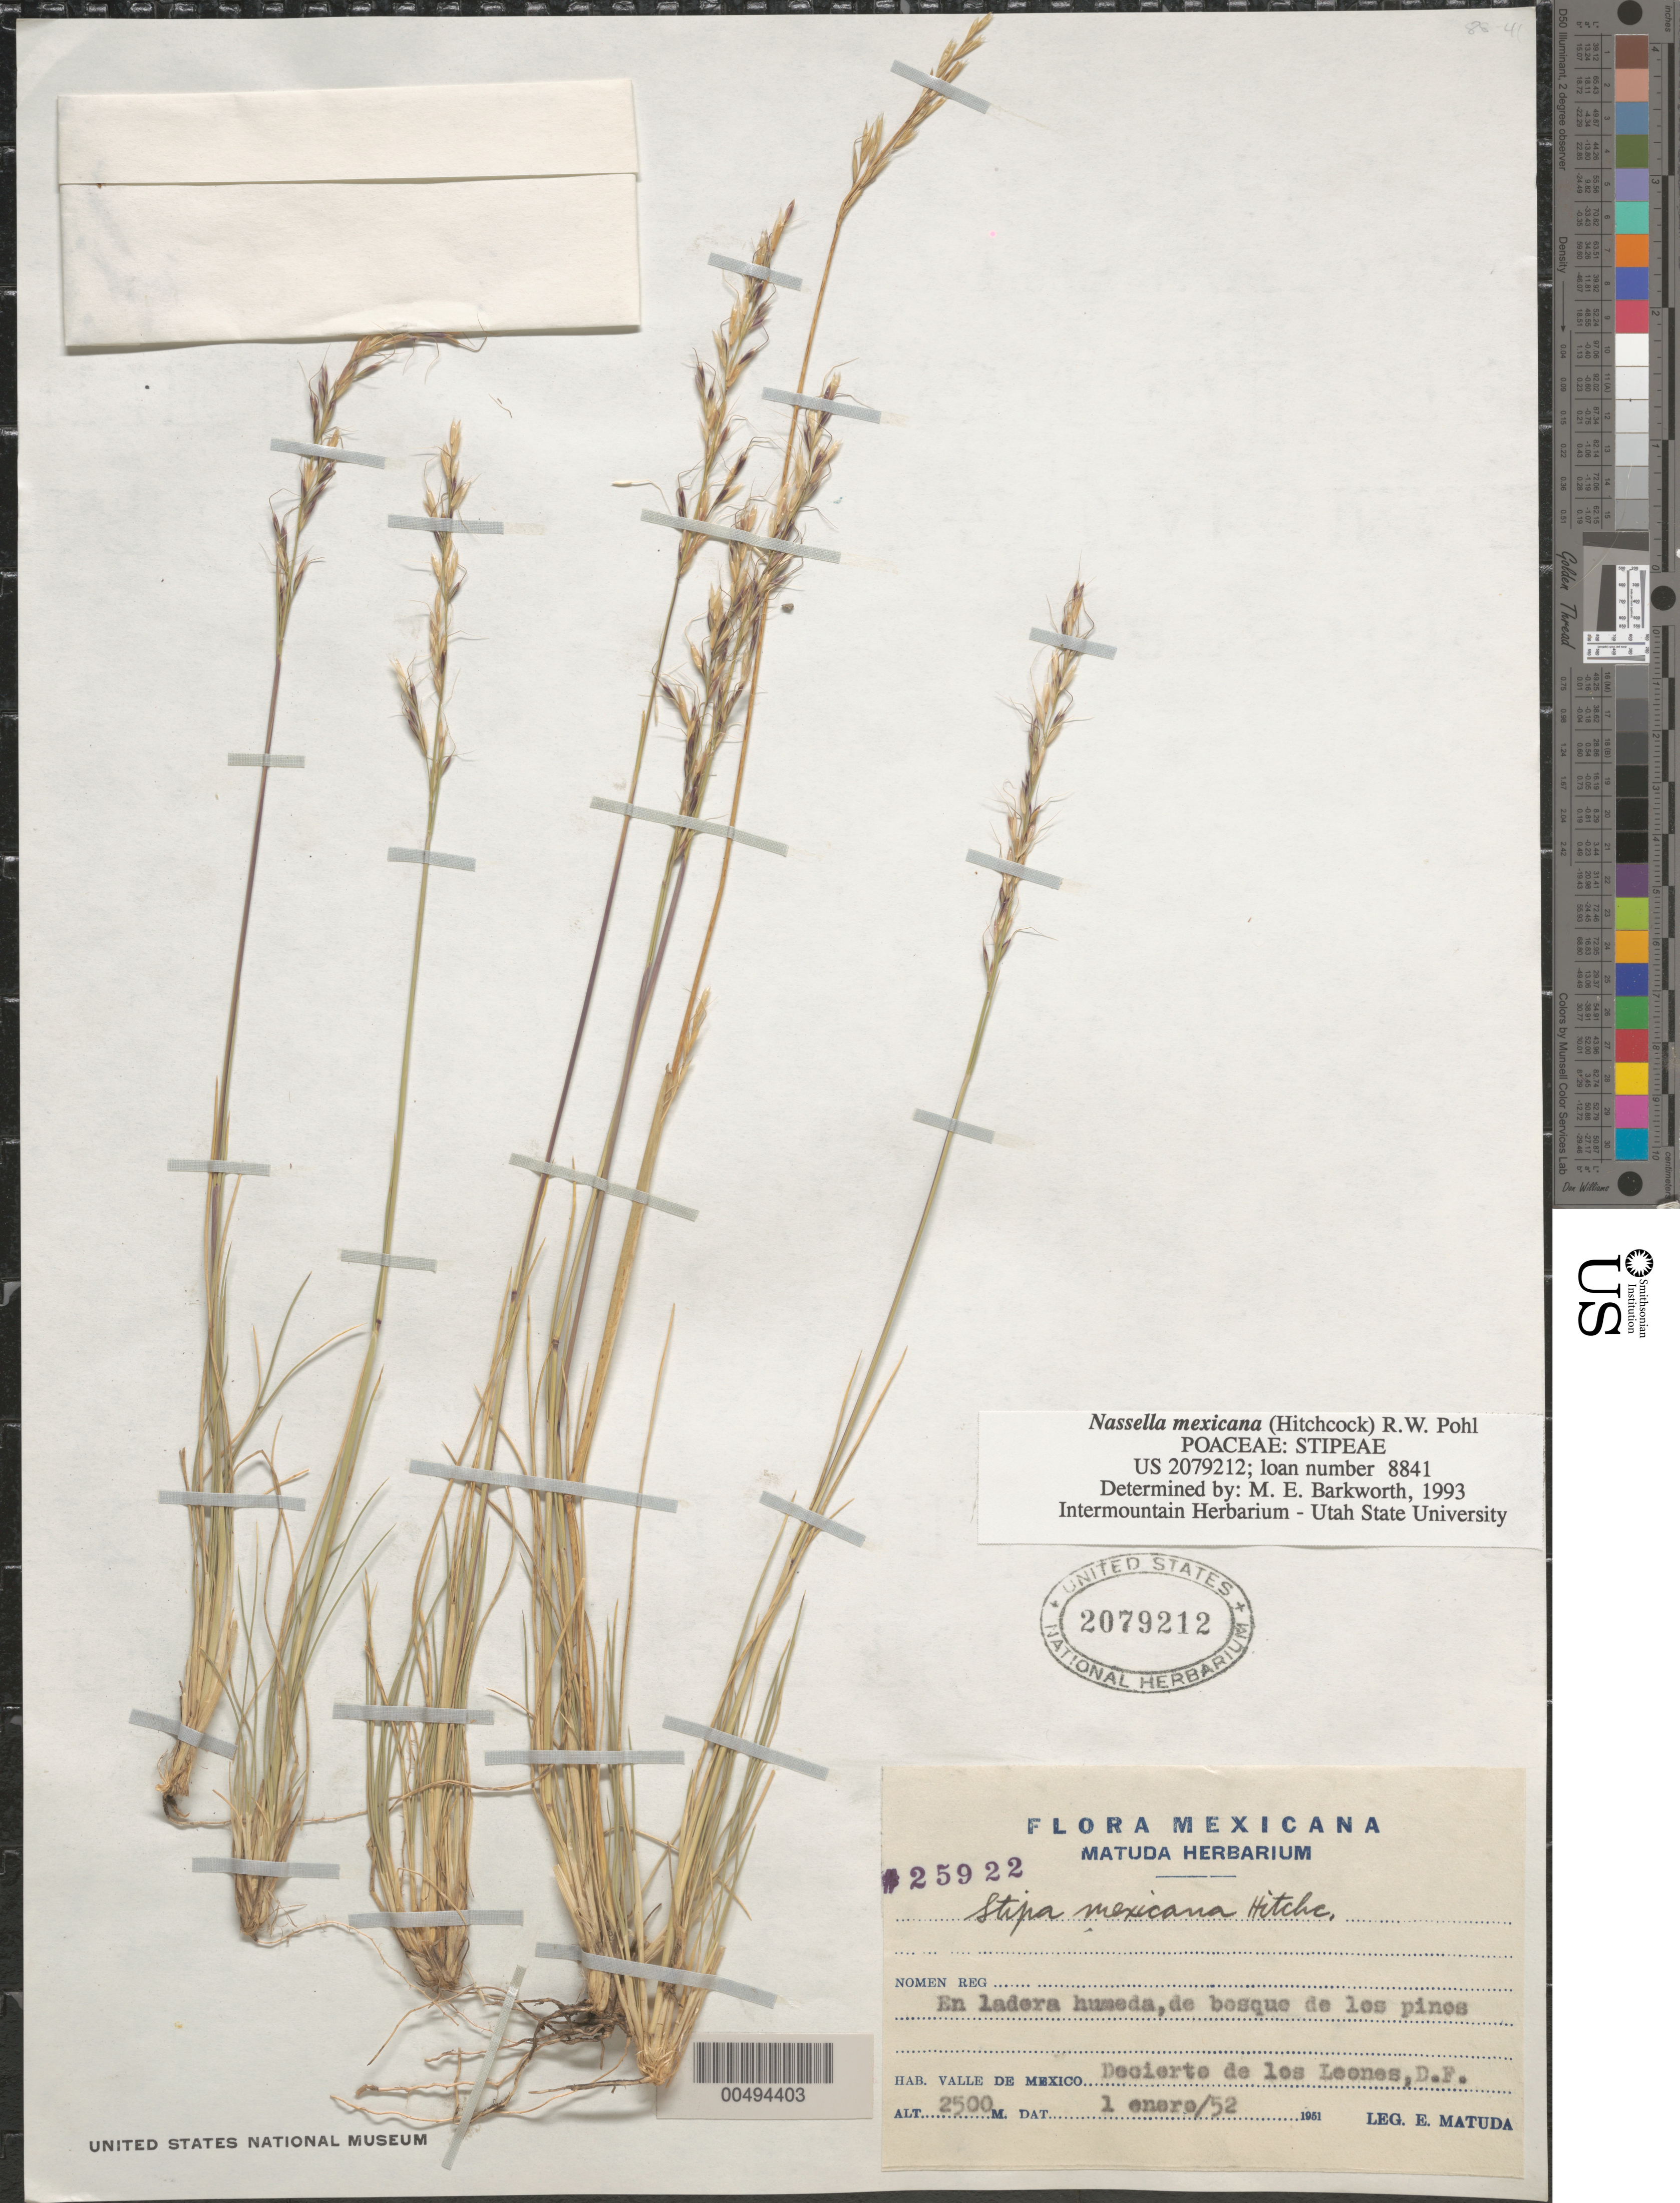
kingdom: Plantae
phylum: Tracheophyta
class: Liliopsida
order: Poales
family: Poaceae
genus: Nassella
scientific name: Nassella mexicana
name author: (Hitchc.) R.W. Pohl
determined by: Barkworth, M. E.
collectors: E. Matuda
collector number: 25922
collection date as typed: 1 Jan 1952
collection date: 1952-01-01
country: Mexico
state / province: Distrito Federal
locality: Valle de Mexico, Decierto de los Leones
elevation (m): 2500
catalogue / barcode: US 2079212